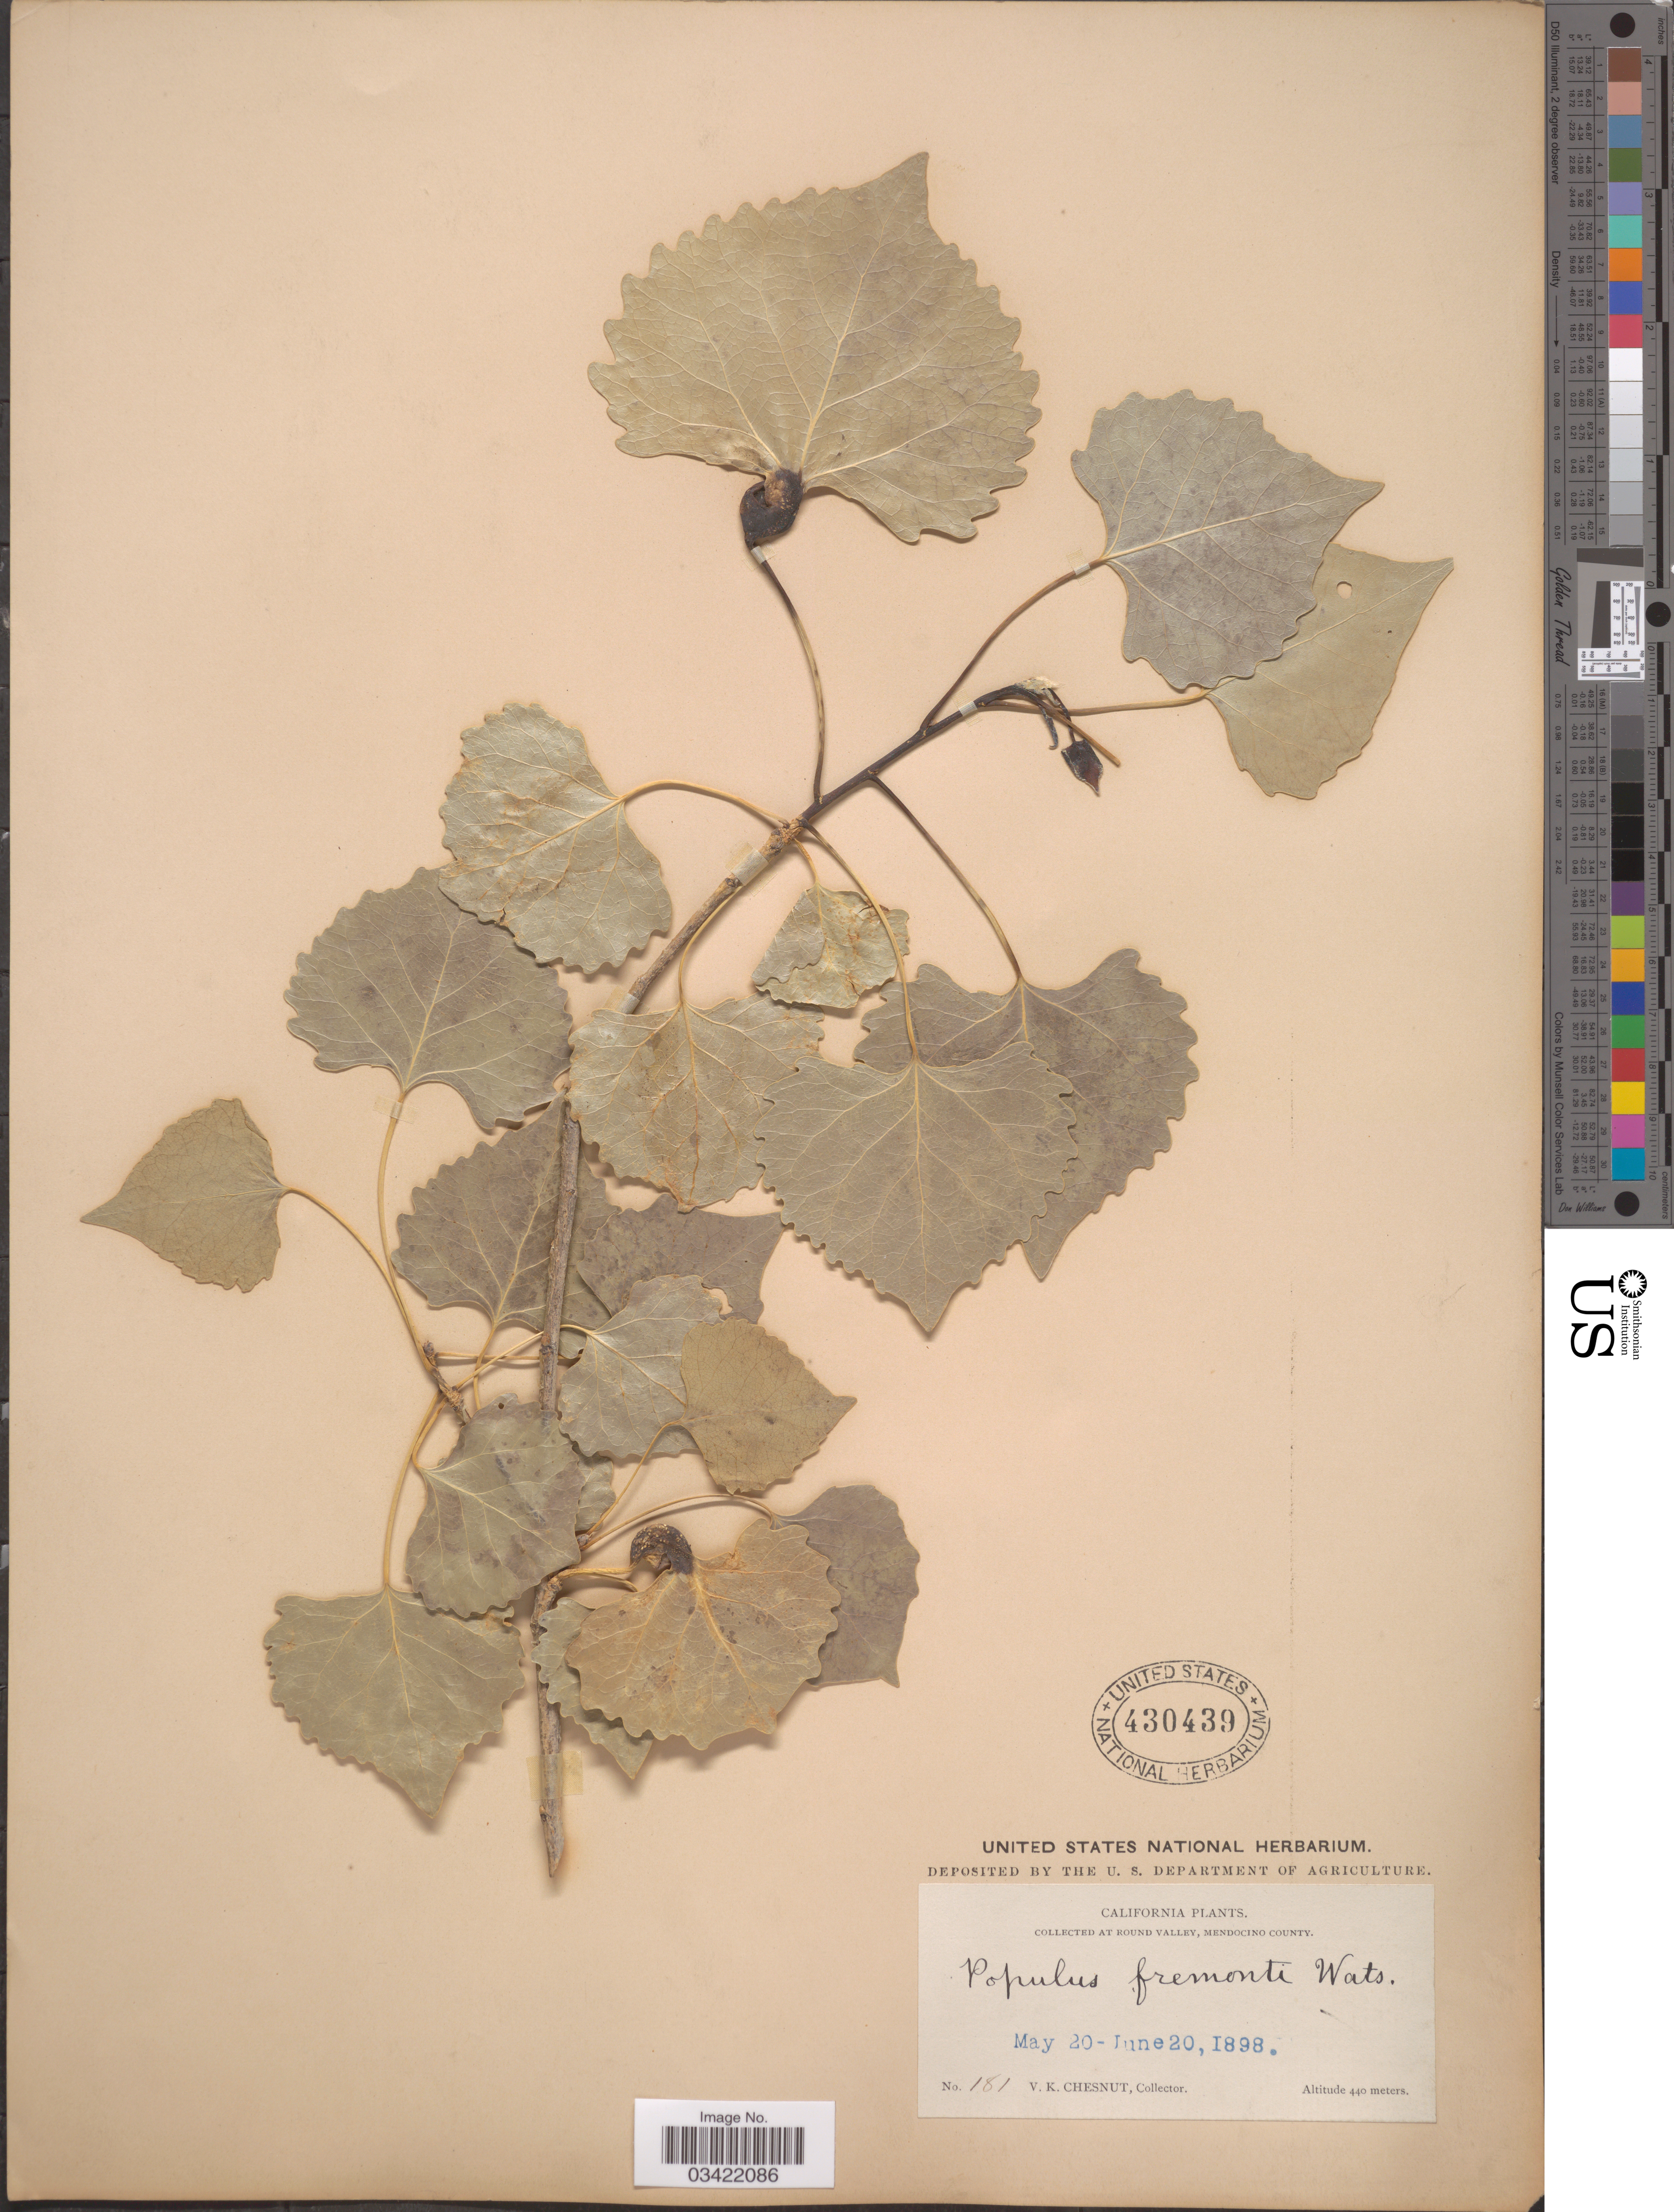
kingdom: Plantae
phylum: Tracheophyta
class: Magnoliopsida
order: Malpighiales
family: Salicaceae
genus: Populus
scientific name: Populus fremontii subsp. fremontii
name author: S. Watson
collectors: V. Chesnut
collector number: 181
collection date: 1898-05-20/1898-06-20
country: United States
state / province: California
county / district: Mendocino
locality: At Round Valley, Mendocino County.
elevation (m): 440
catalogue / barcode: US 430439